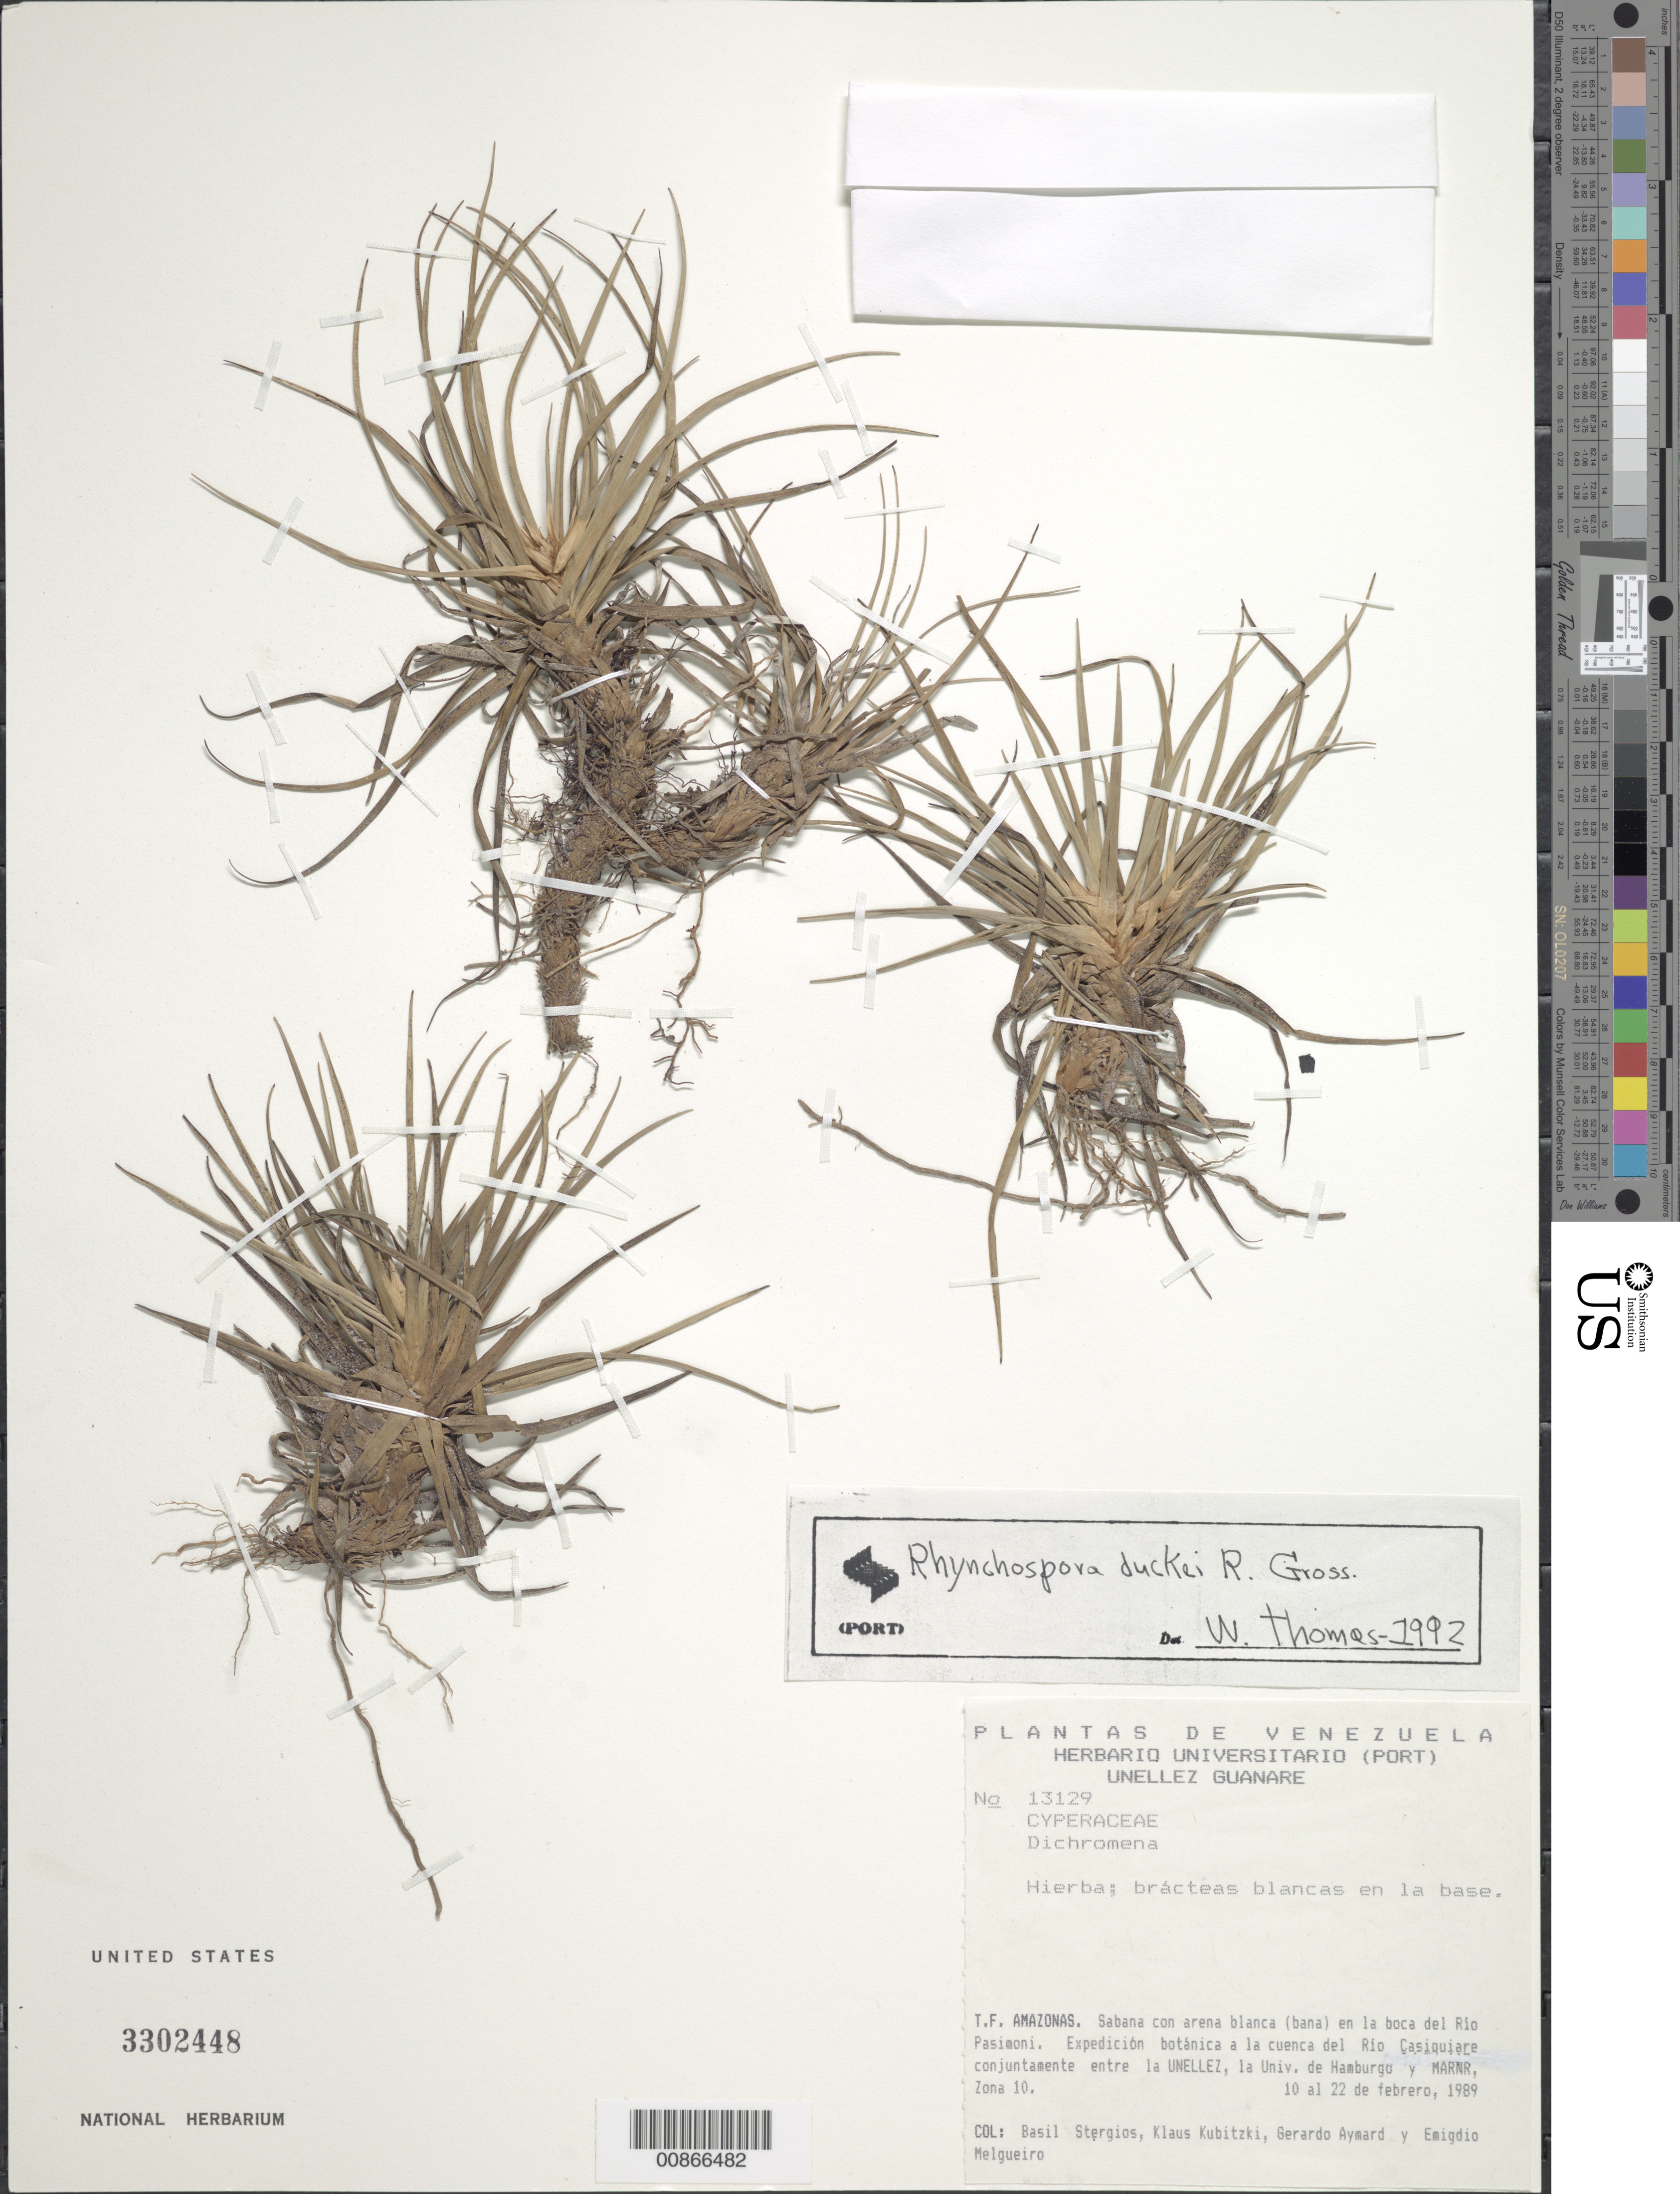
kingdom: Plantae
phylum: Tracheophyta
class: Liliopsida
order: Poales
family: Cyperaceae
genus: Rhynchospora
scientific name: Rhynchospora duckei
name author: Gross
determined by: Thomas, W. W., (NY), New York Botanical Garden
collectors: B. G. Stergios, K. Kubitzki, G. A. Aymard & E. Melgueiro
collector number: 13129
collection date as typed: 10-Feb-89 to 22-Feb-89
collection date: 1989-02-10/1989-02-22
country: Venezuela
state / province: Amazonas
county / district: Río Negro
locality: Río Casiquiare, boca del Río Pasimoni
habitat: Sabana con arena blanca (bana) en la boca del río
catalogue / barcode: US 3302448